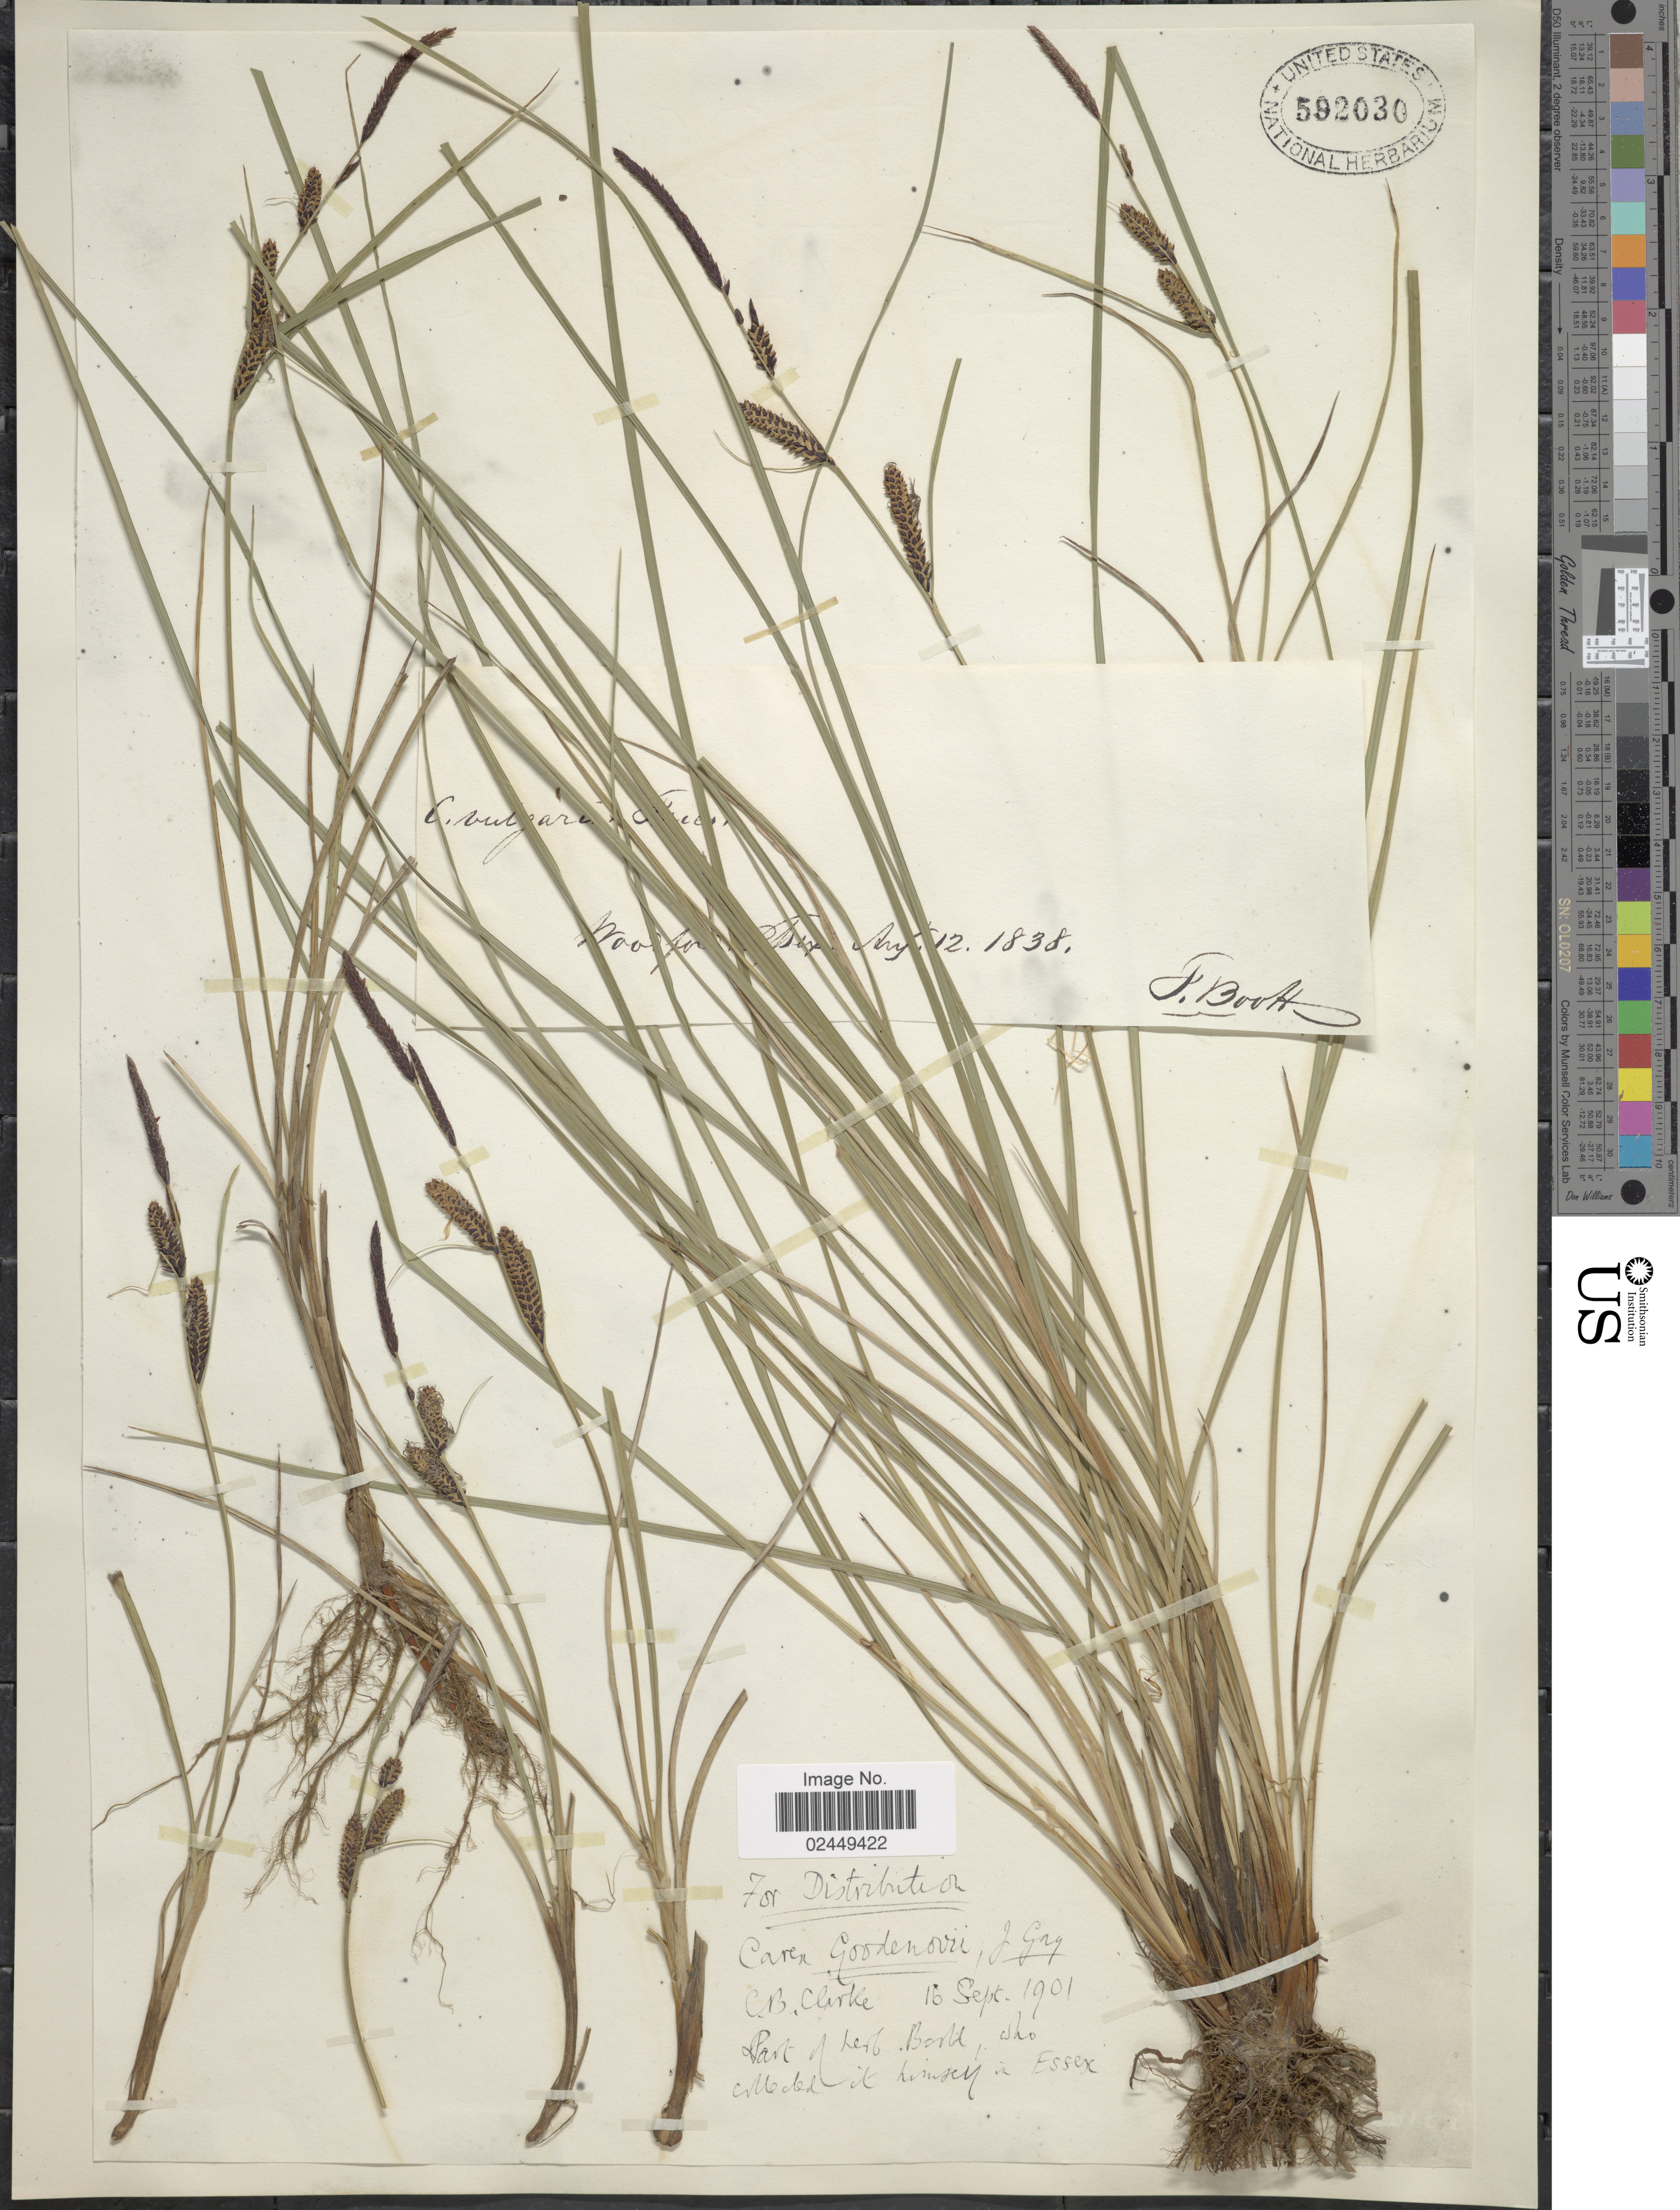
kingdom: Plantae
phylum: Tracheophyta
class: Liliopsida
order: Poales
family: Cyperaceae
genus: Carex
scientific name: Carex nigra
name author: (L.) Reichard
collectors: F. M. B. Boott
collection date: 1838-08-12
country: United Kingdom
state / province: England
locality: Woodford, Essex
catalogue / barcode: US 592030